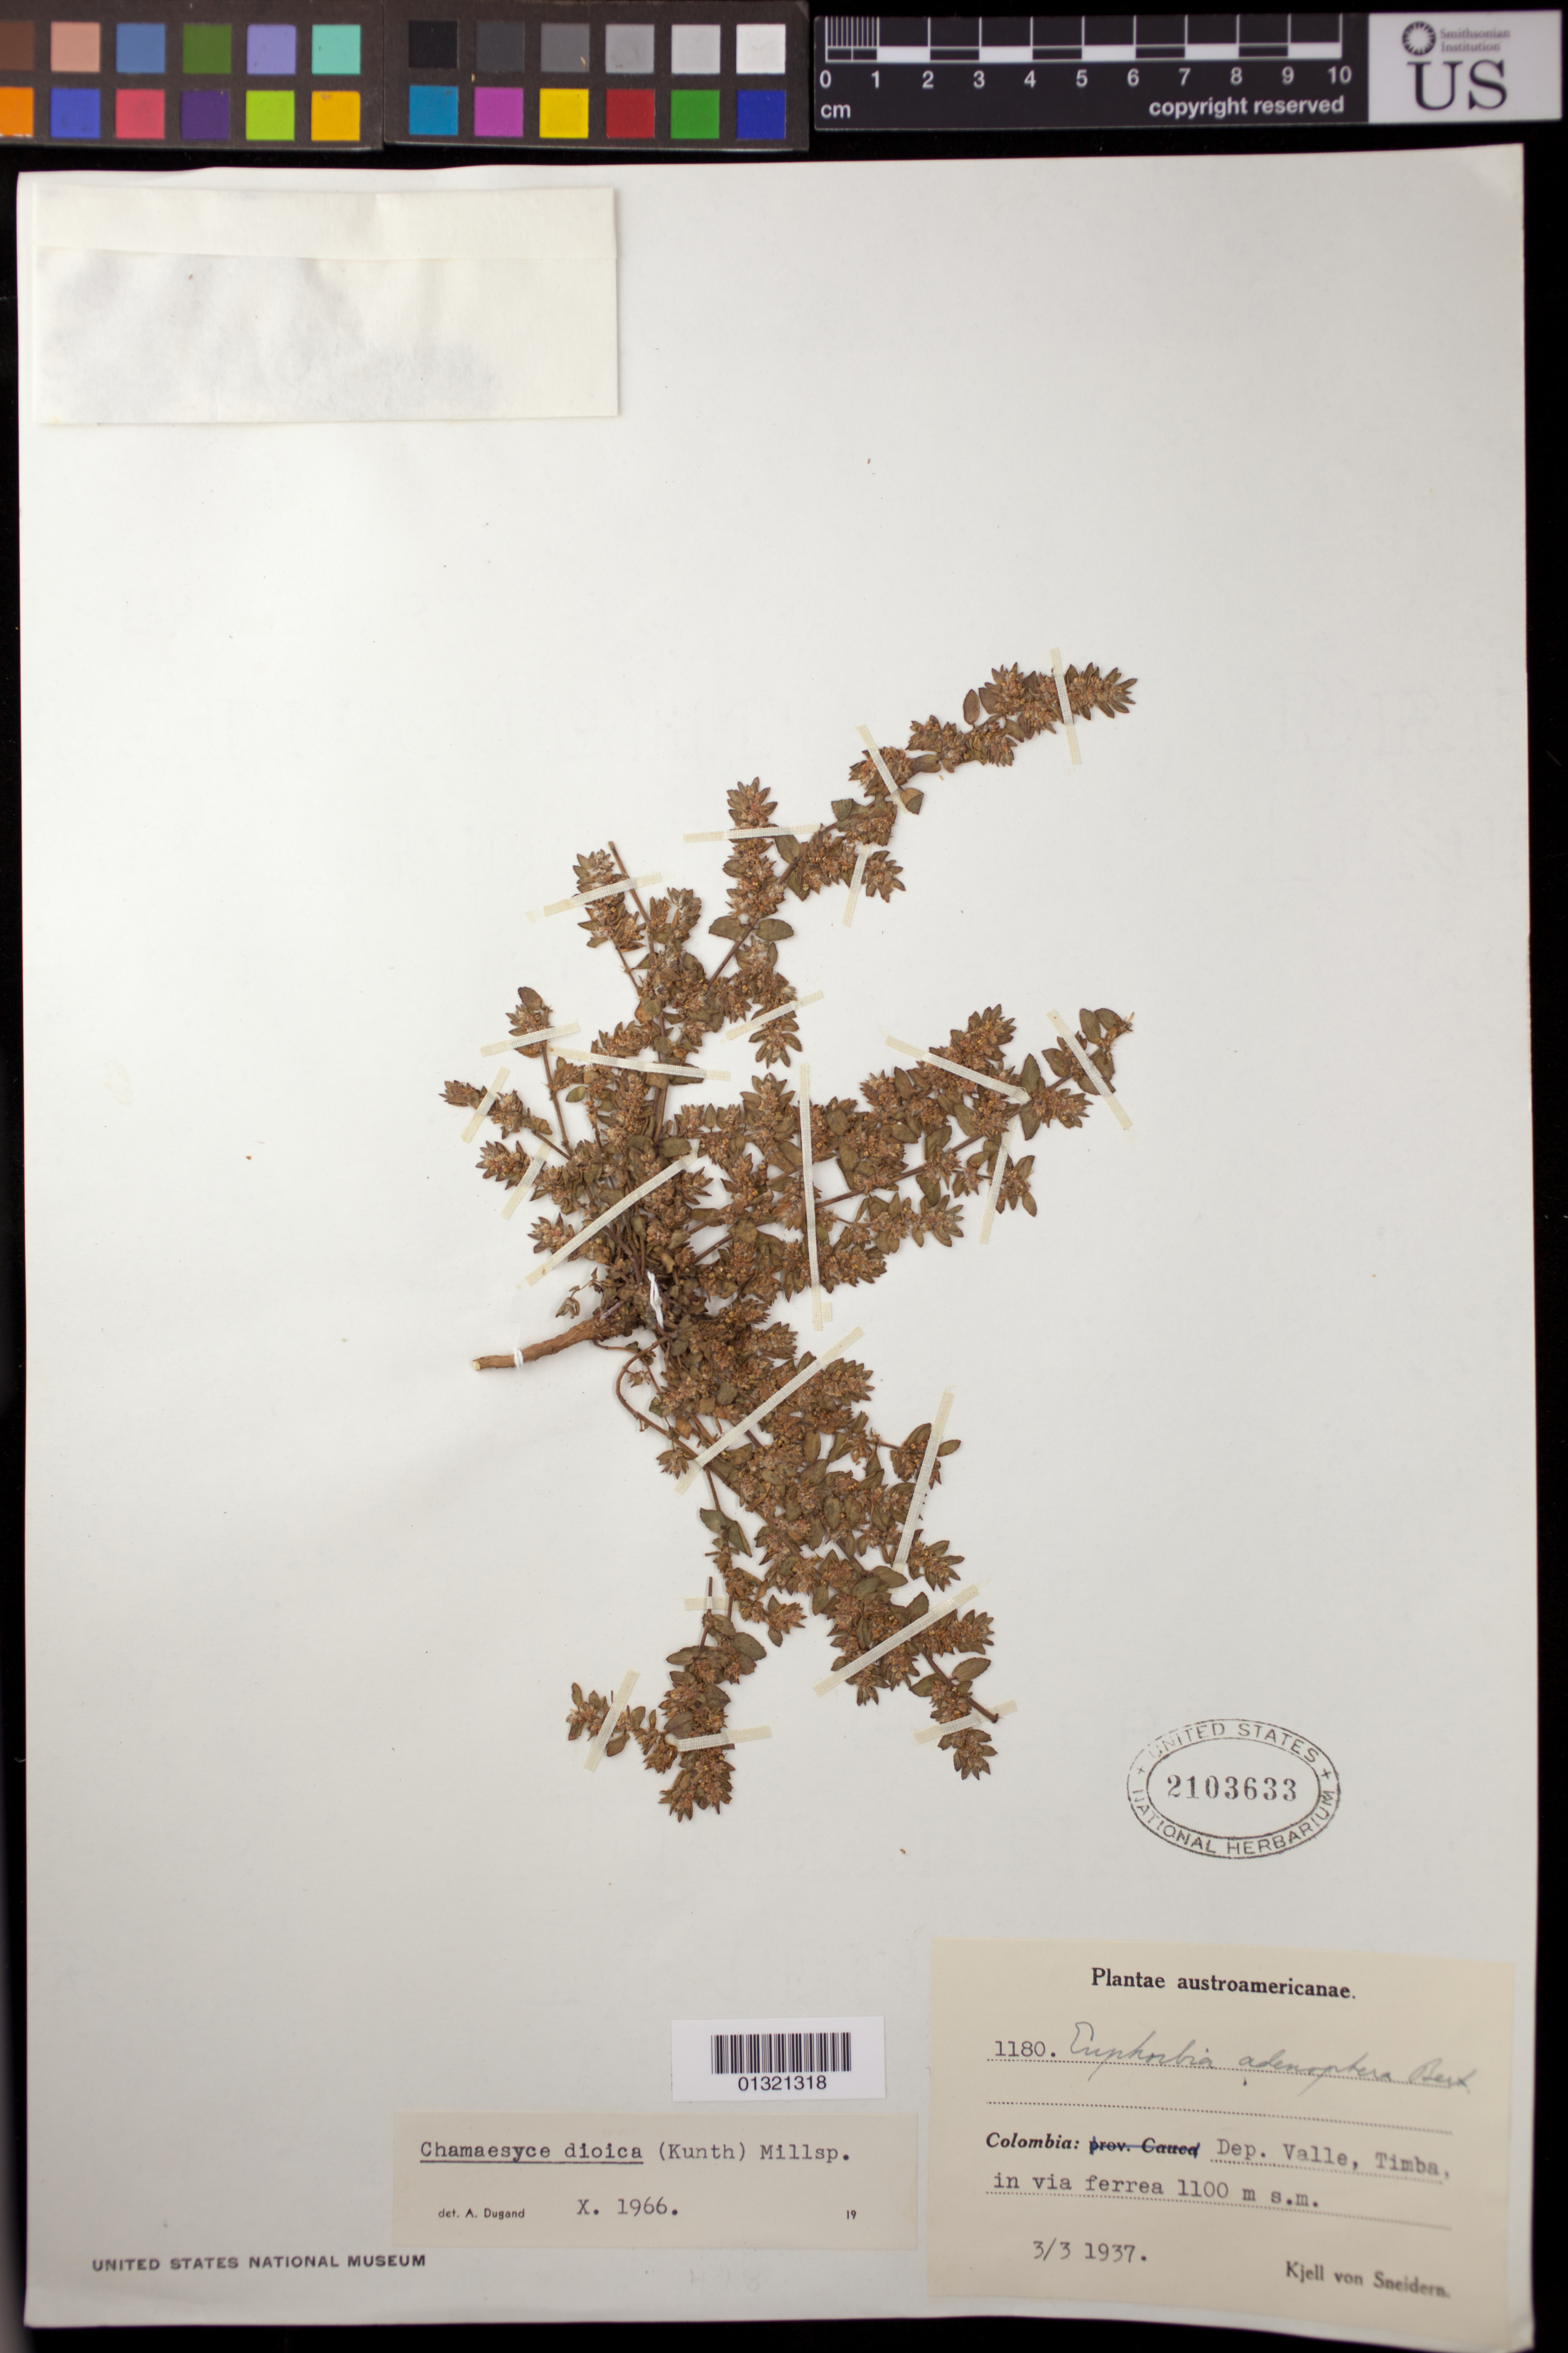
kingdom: Plantae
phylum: Tracheophyta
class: Magnoliopsida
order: Malpighiales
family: Euphorbiaceae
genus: Euphorbia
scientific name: Euphorbia dioeca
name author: Kunth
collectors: K. von Sneidern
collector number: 1180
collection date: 1937-03-03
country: Colombia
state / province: Valle del Cauca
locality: Dep. Valle, Timba, in via ferrea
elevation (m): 1100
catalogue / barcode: US 2103633